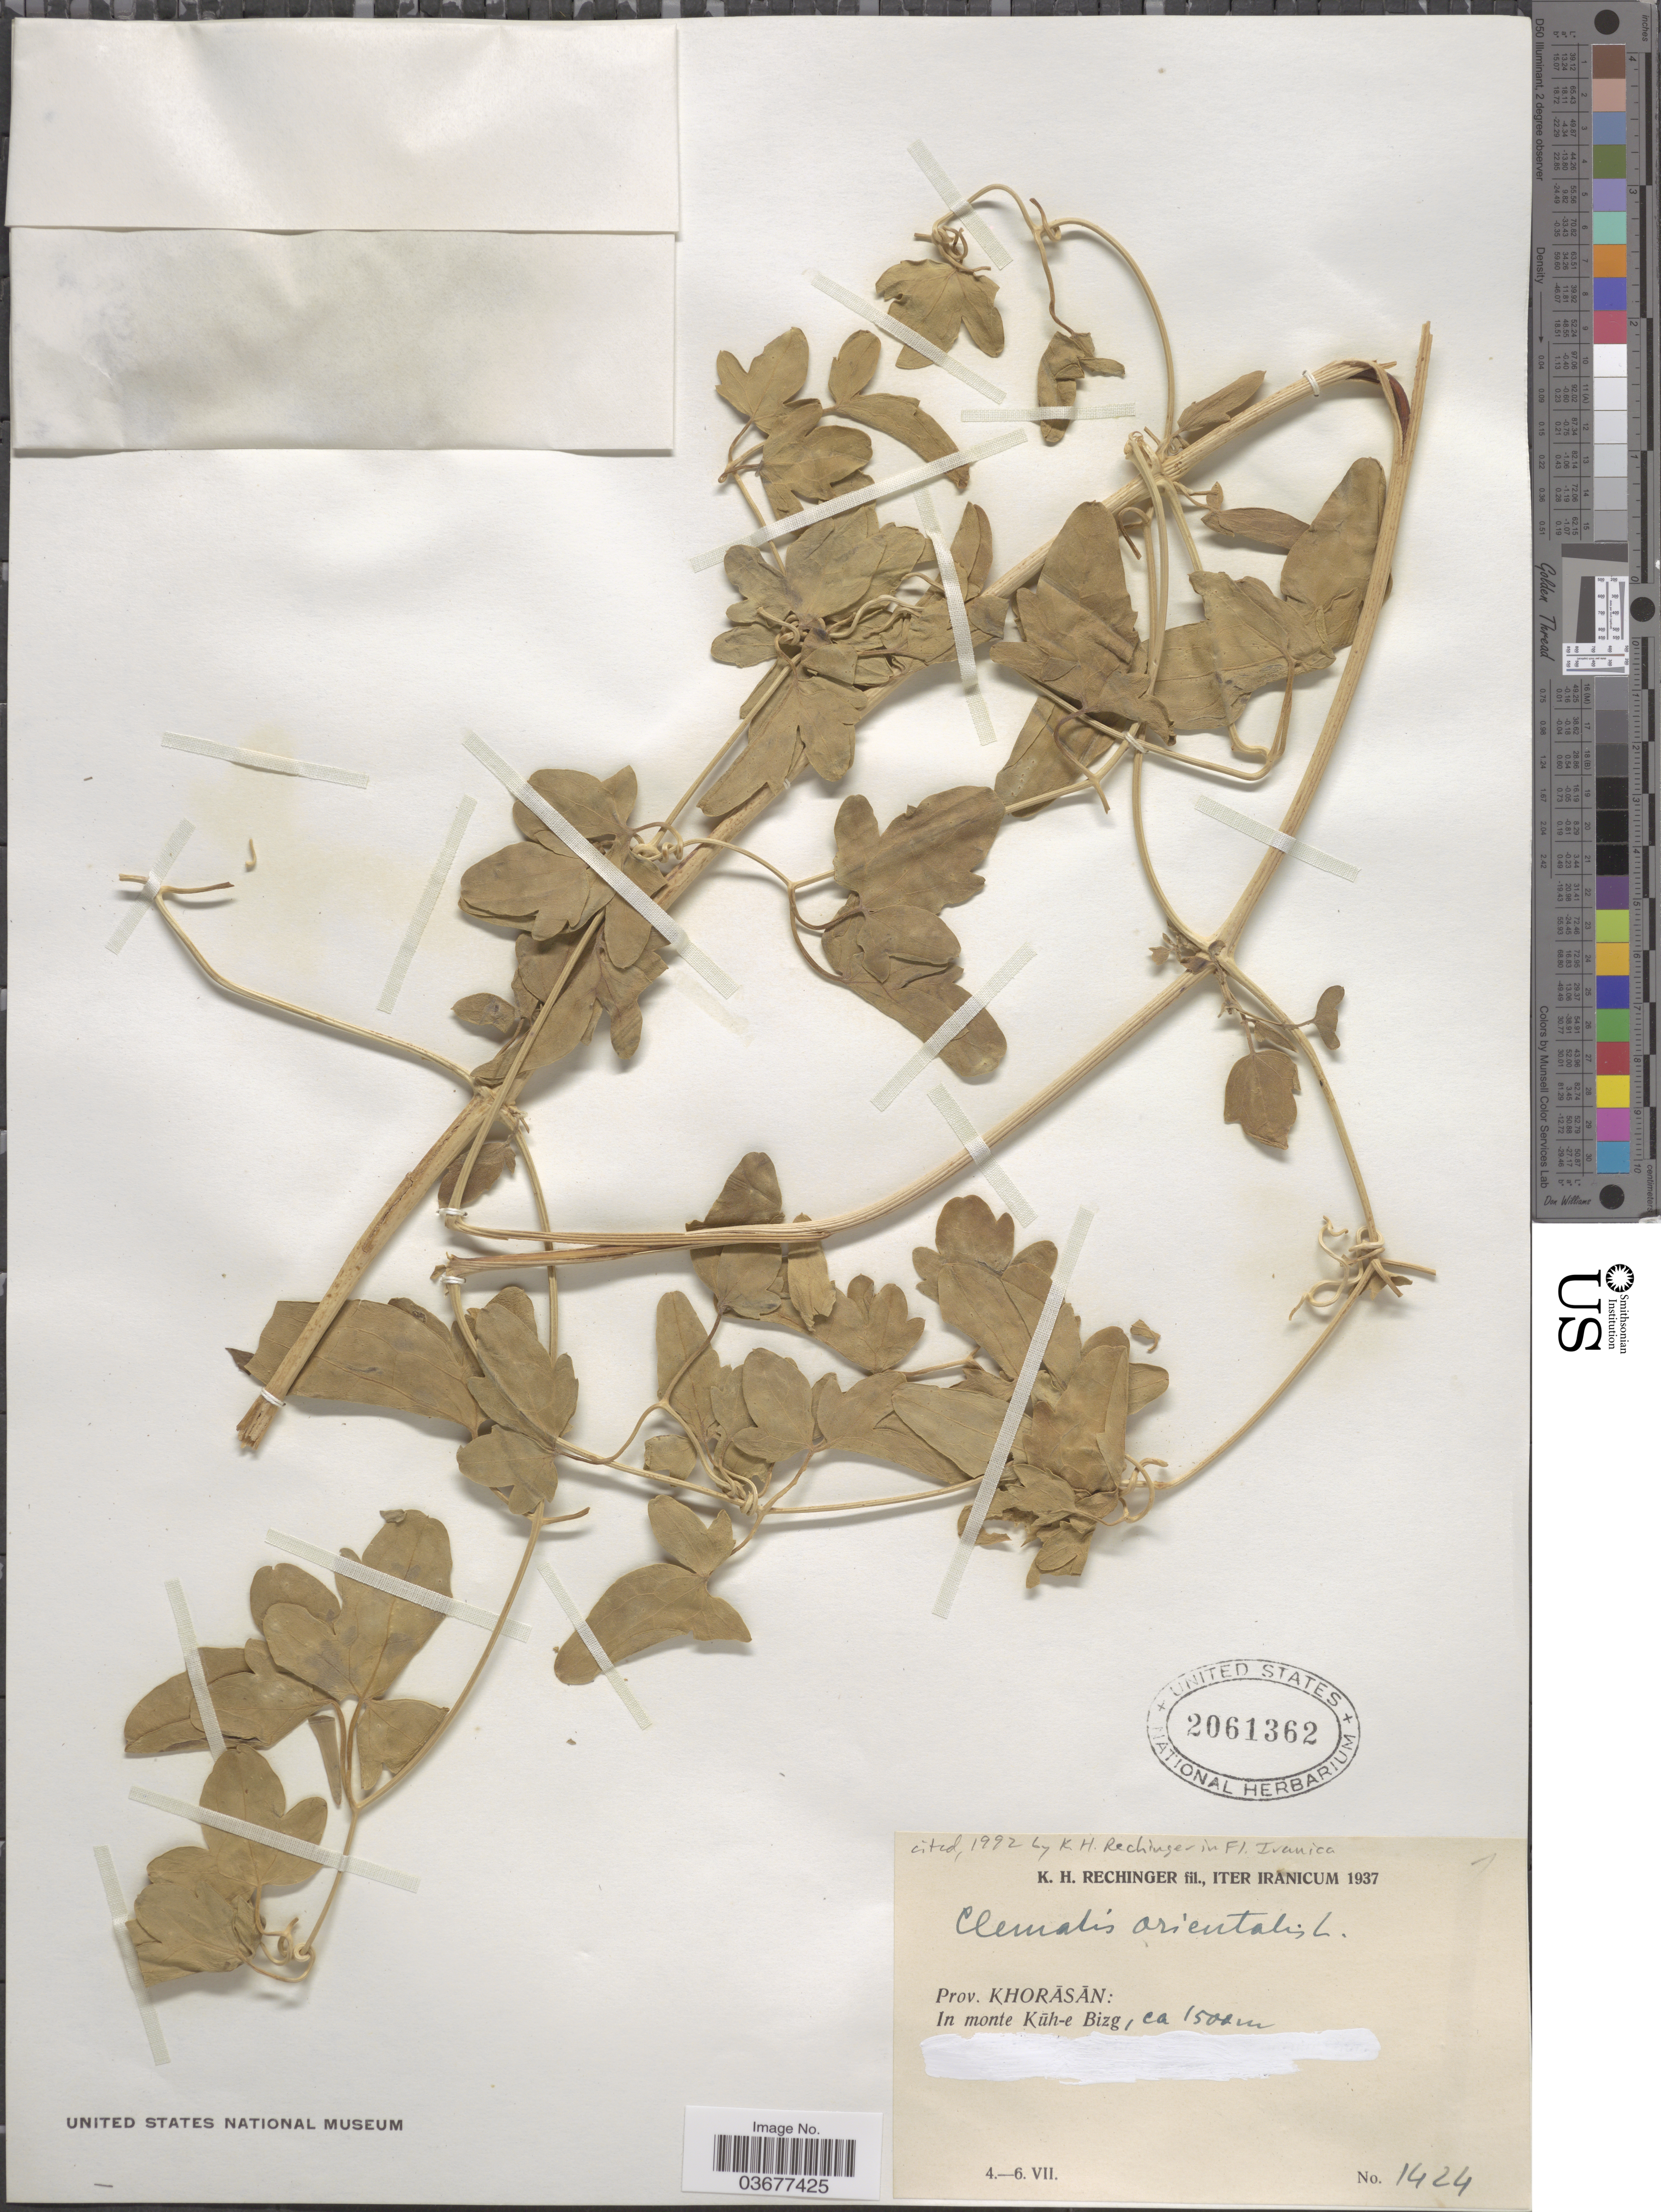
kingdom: Plantae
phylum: Tracheophyta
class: Magnoliopsida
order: Ranunculales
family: Ranunculaceae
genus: Clematis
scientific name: Clematis orientalis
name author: L.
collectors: K. H. Rechinger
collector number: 1424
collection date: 1937-07-04/1937-07-06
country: Iran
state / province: Khorasan [obsolete]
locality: In monte Küh-e Bizg.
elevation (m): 1500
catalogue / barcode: US 2061362